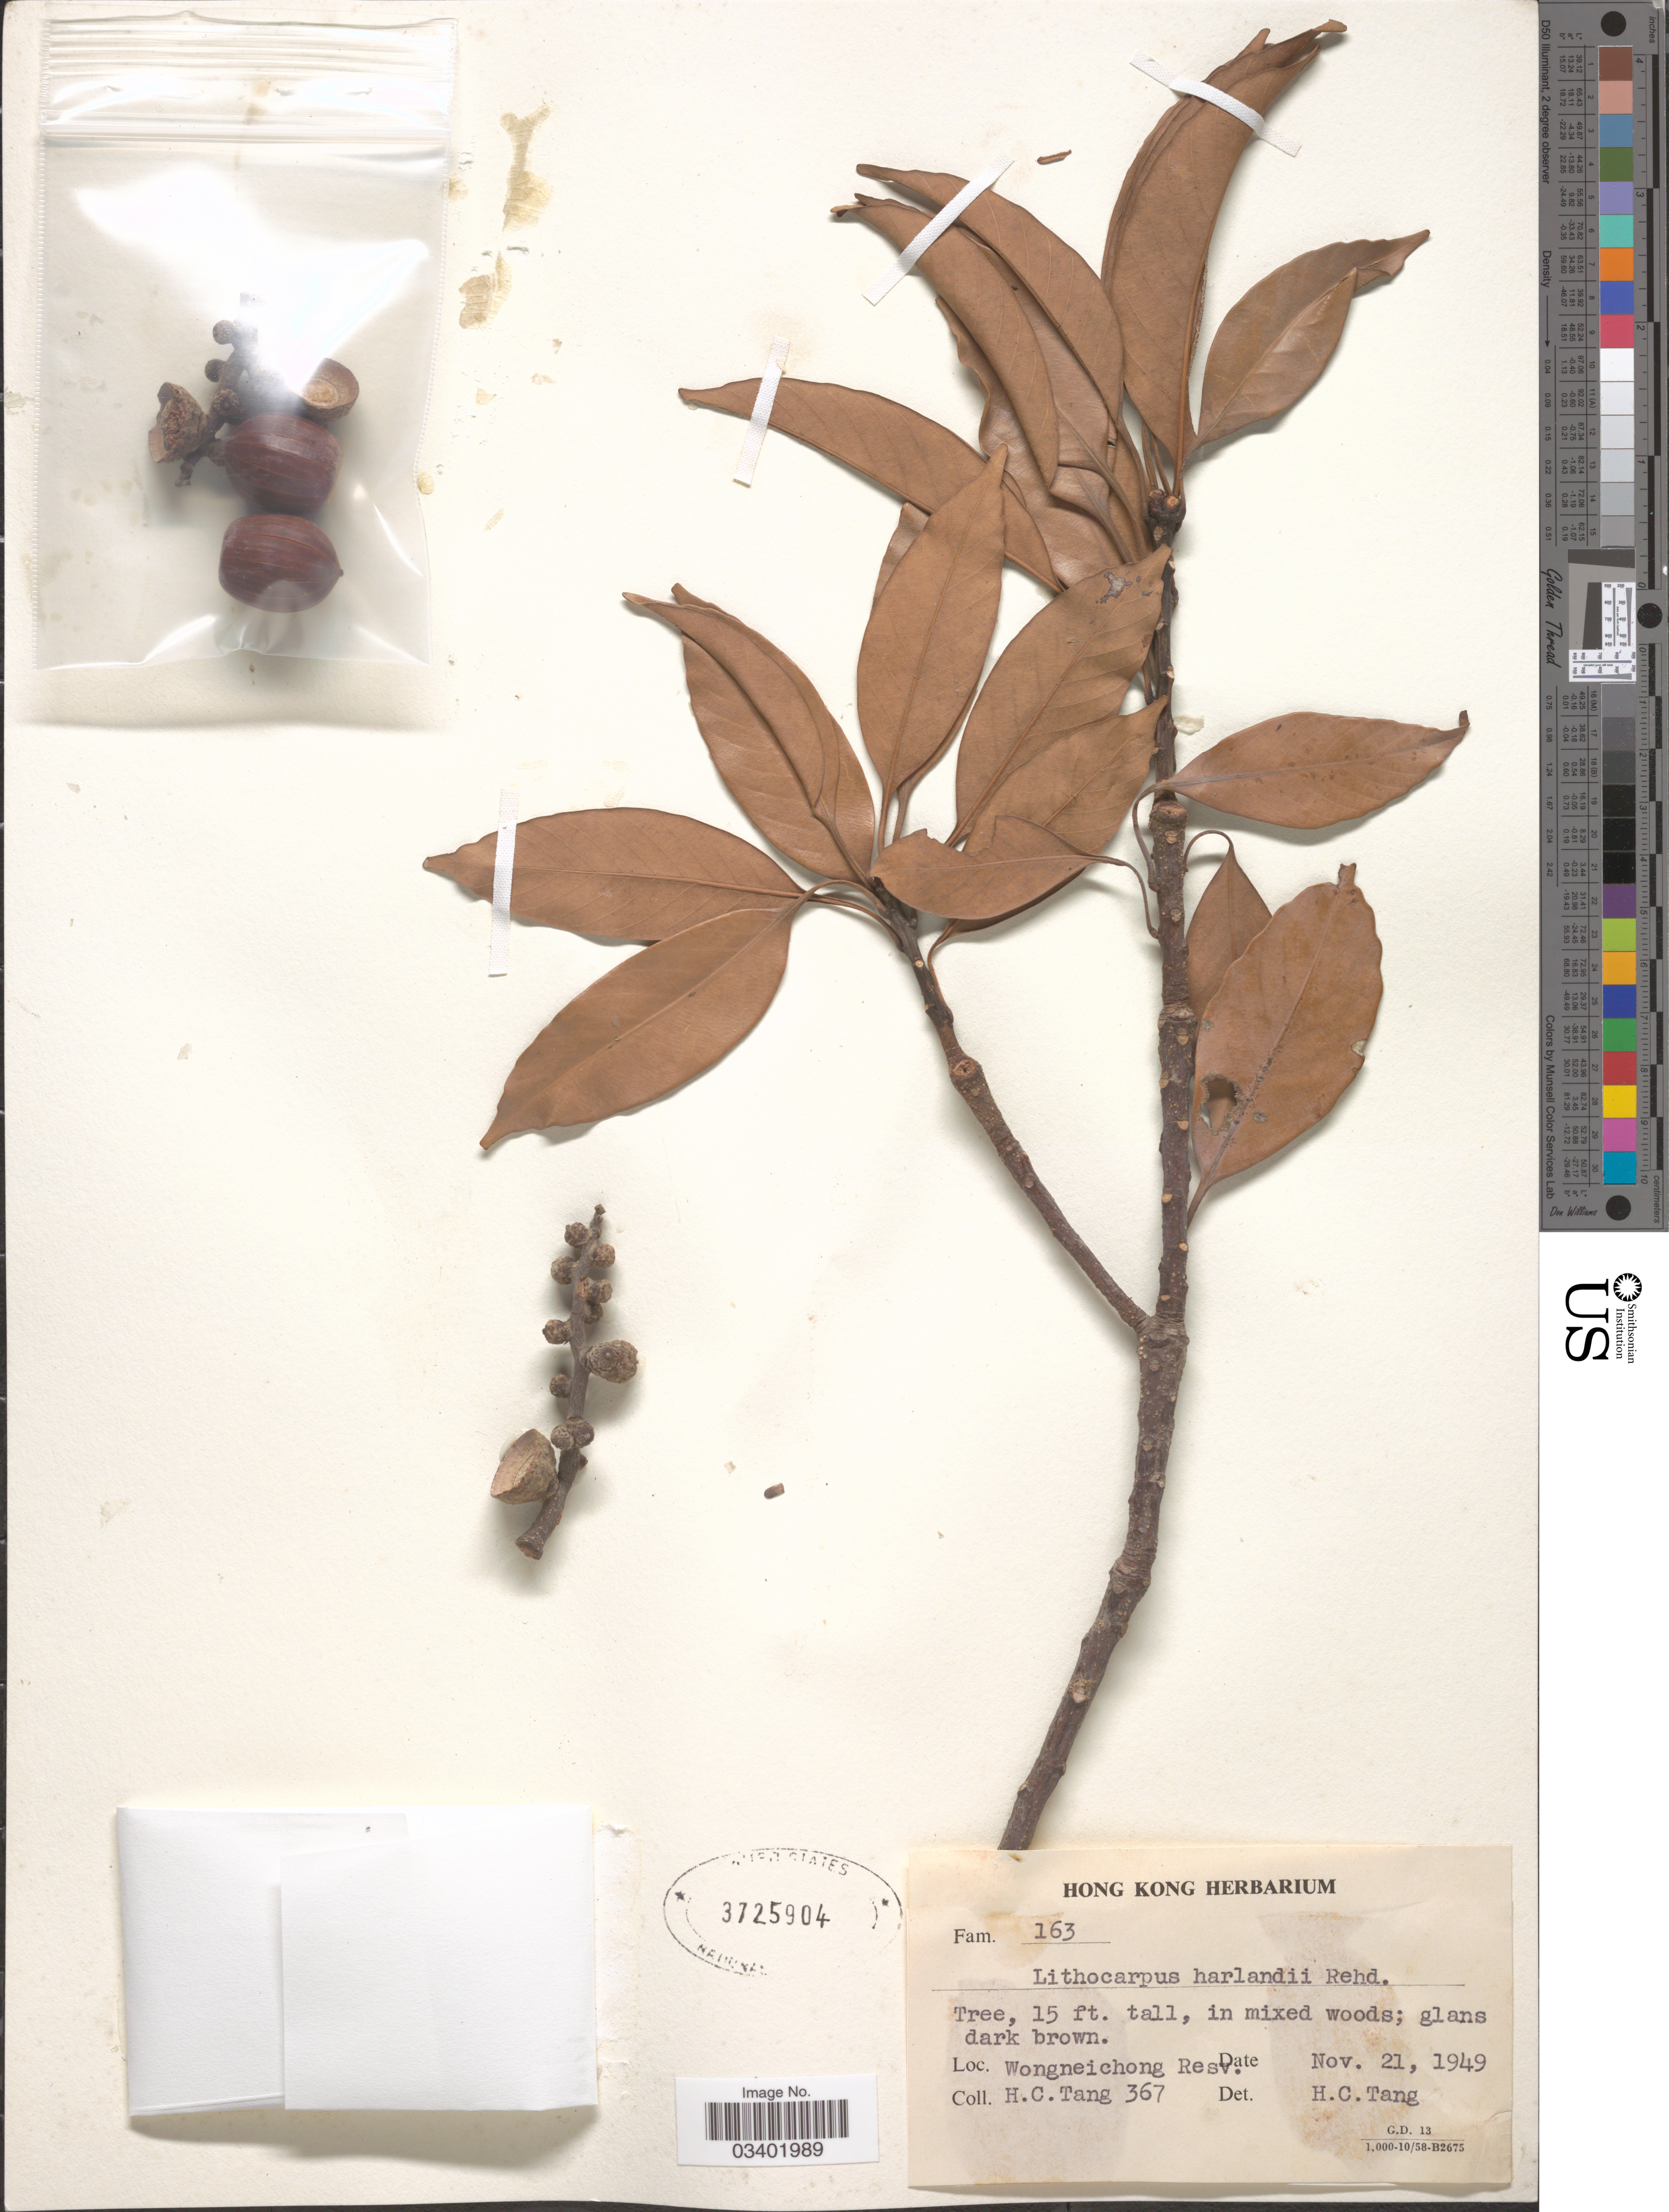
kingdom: Plantae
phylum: Tracheophyta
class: Magnoliopsida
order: Fagales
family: Fagaceae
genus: Lithocarpus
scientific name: Lithocarpus harlandii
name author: (Hance ex Walp.) Rehder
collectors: H. Tang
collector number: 367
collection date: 1949-11-21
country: China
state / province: Hong Kong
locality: Wongneichong Resv.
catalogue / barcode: US 3725904